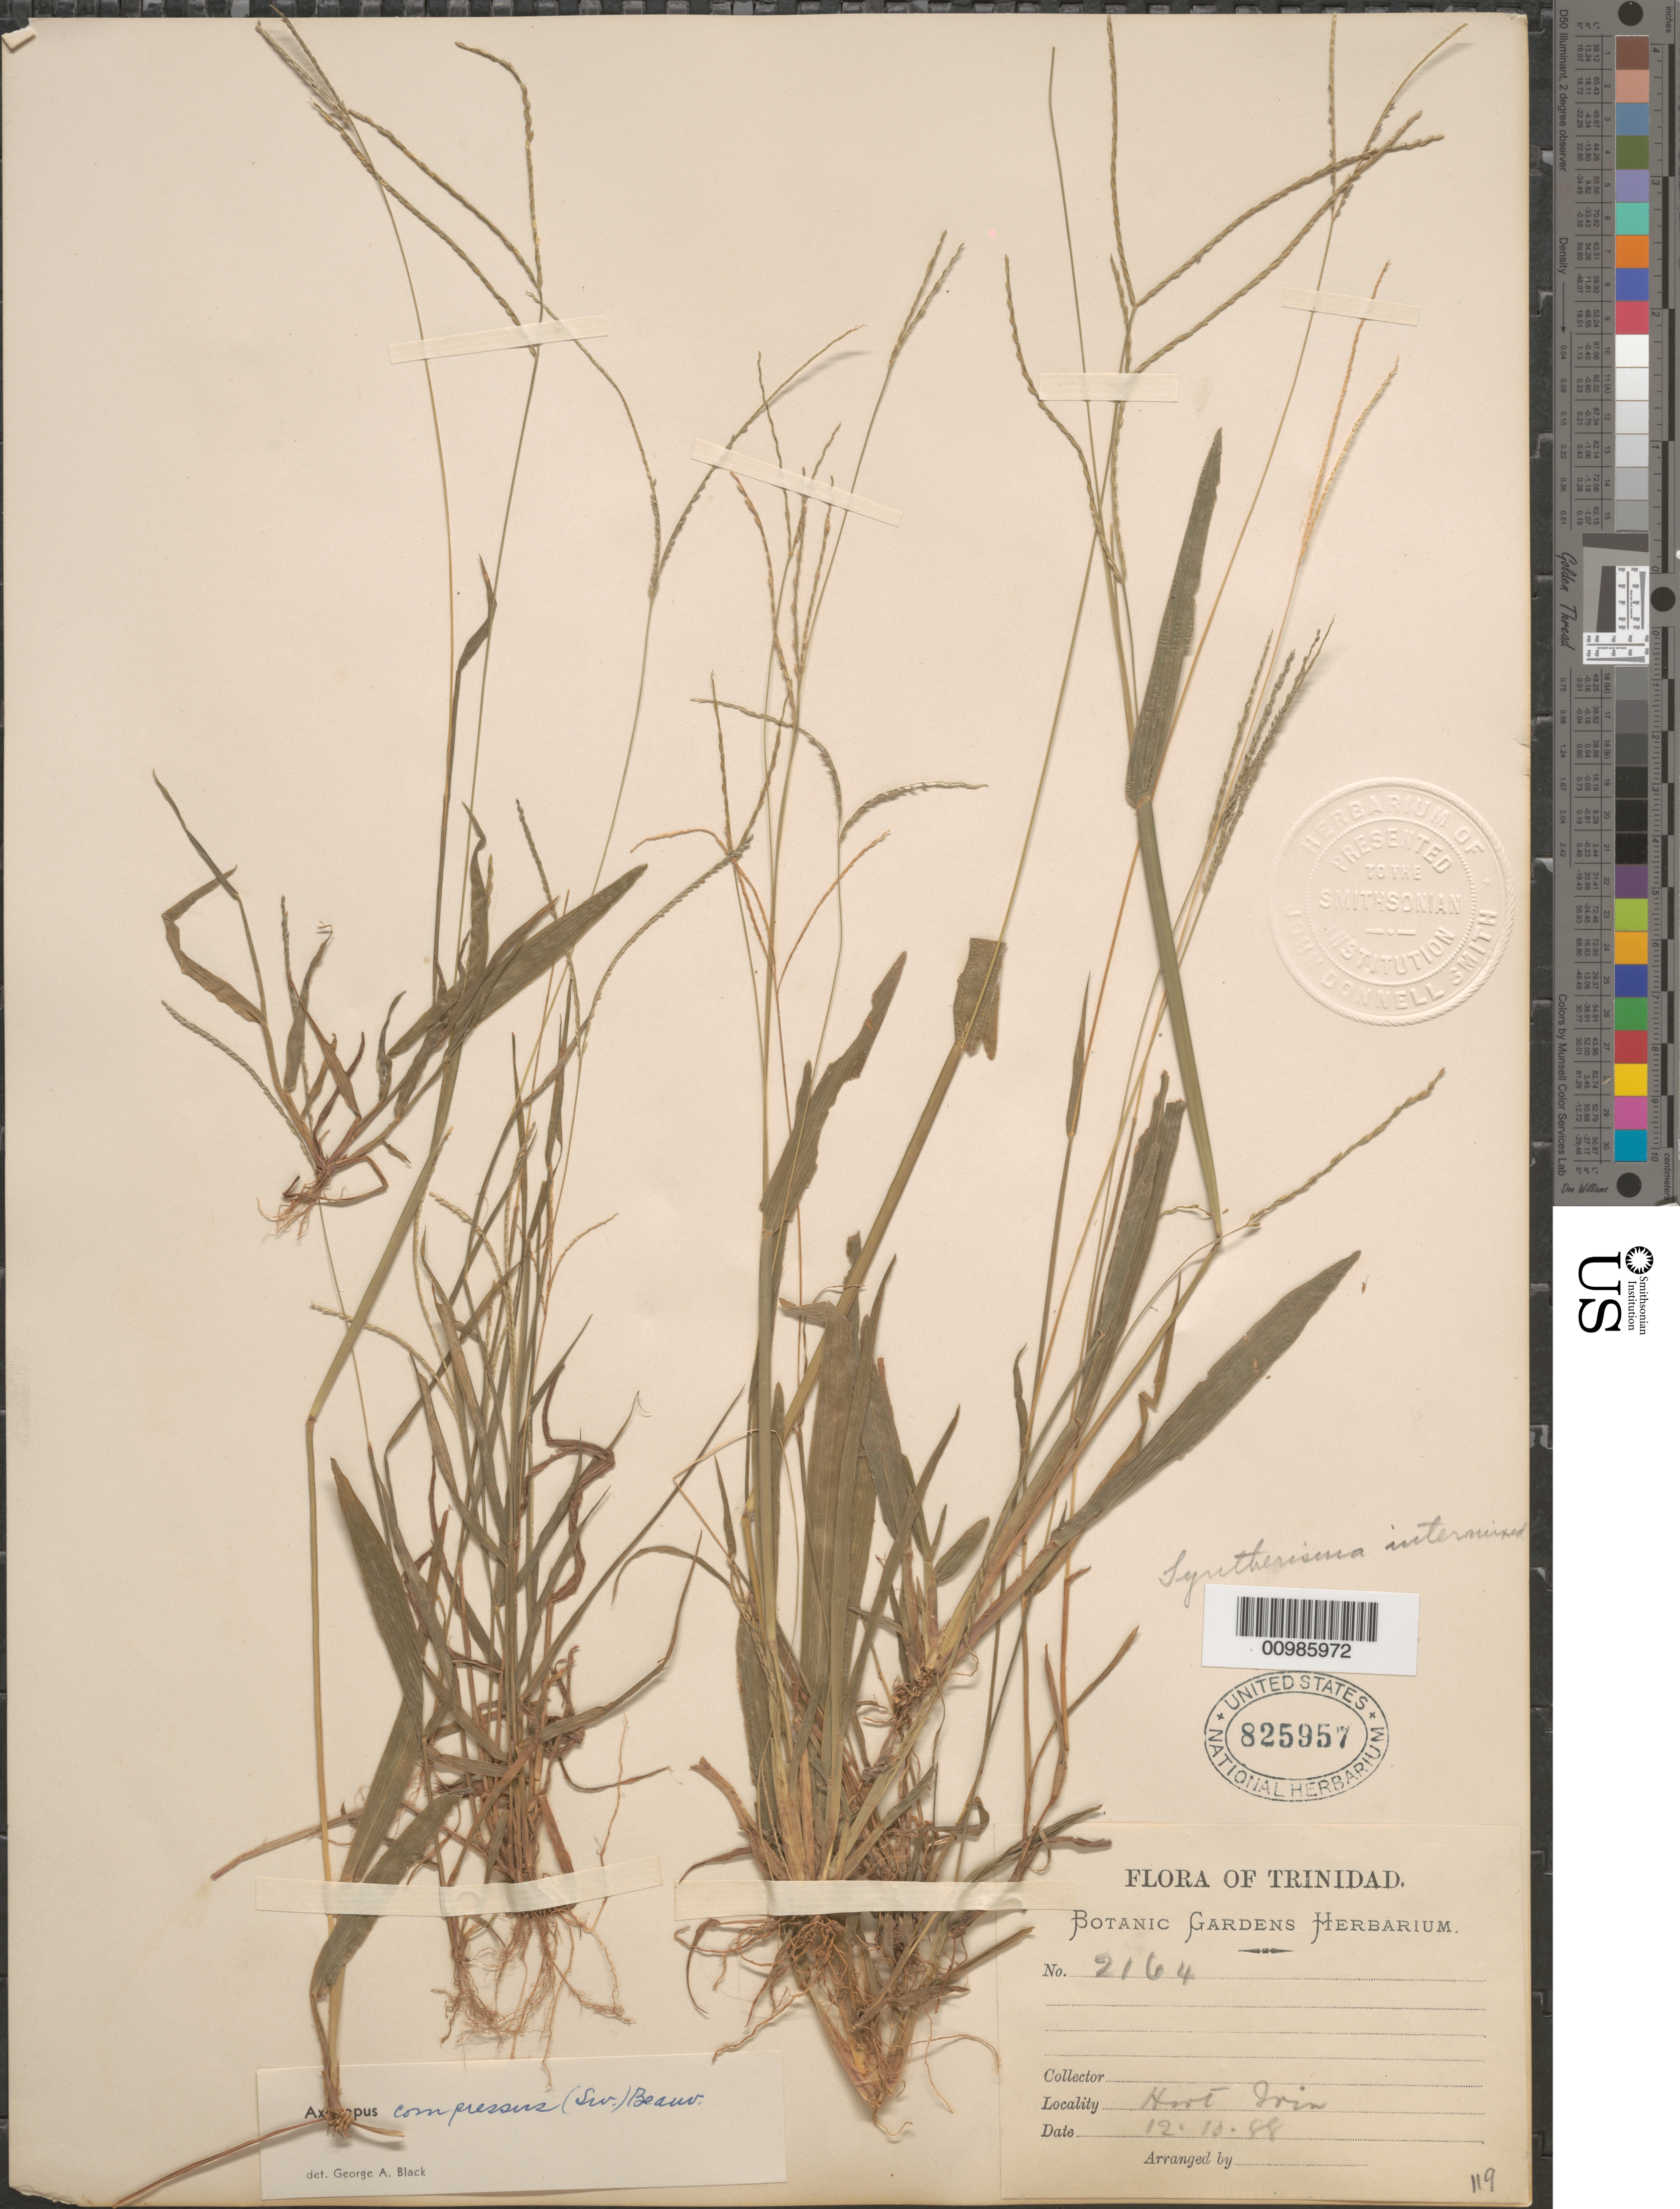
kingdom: Plantae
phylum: Tracheophyta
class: Liliopsida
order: Poales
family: Poaceae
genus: Axonopus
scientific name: Axonopus compressus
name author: (Sw.) P. Beauv.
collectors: ex herb. Bot. Gard. Trinidad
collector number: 2164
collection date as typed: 12 Oct 1888 or10 Dec 1888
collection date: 1888-10-12 or 1888-12-10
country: Trinidad and Tobago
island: Trinidad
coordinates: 0 N, 0 E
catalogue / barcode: US 825957